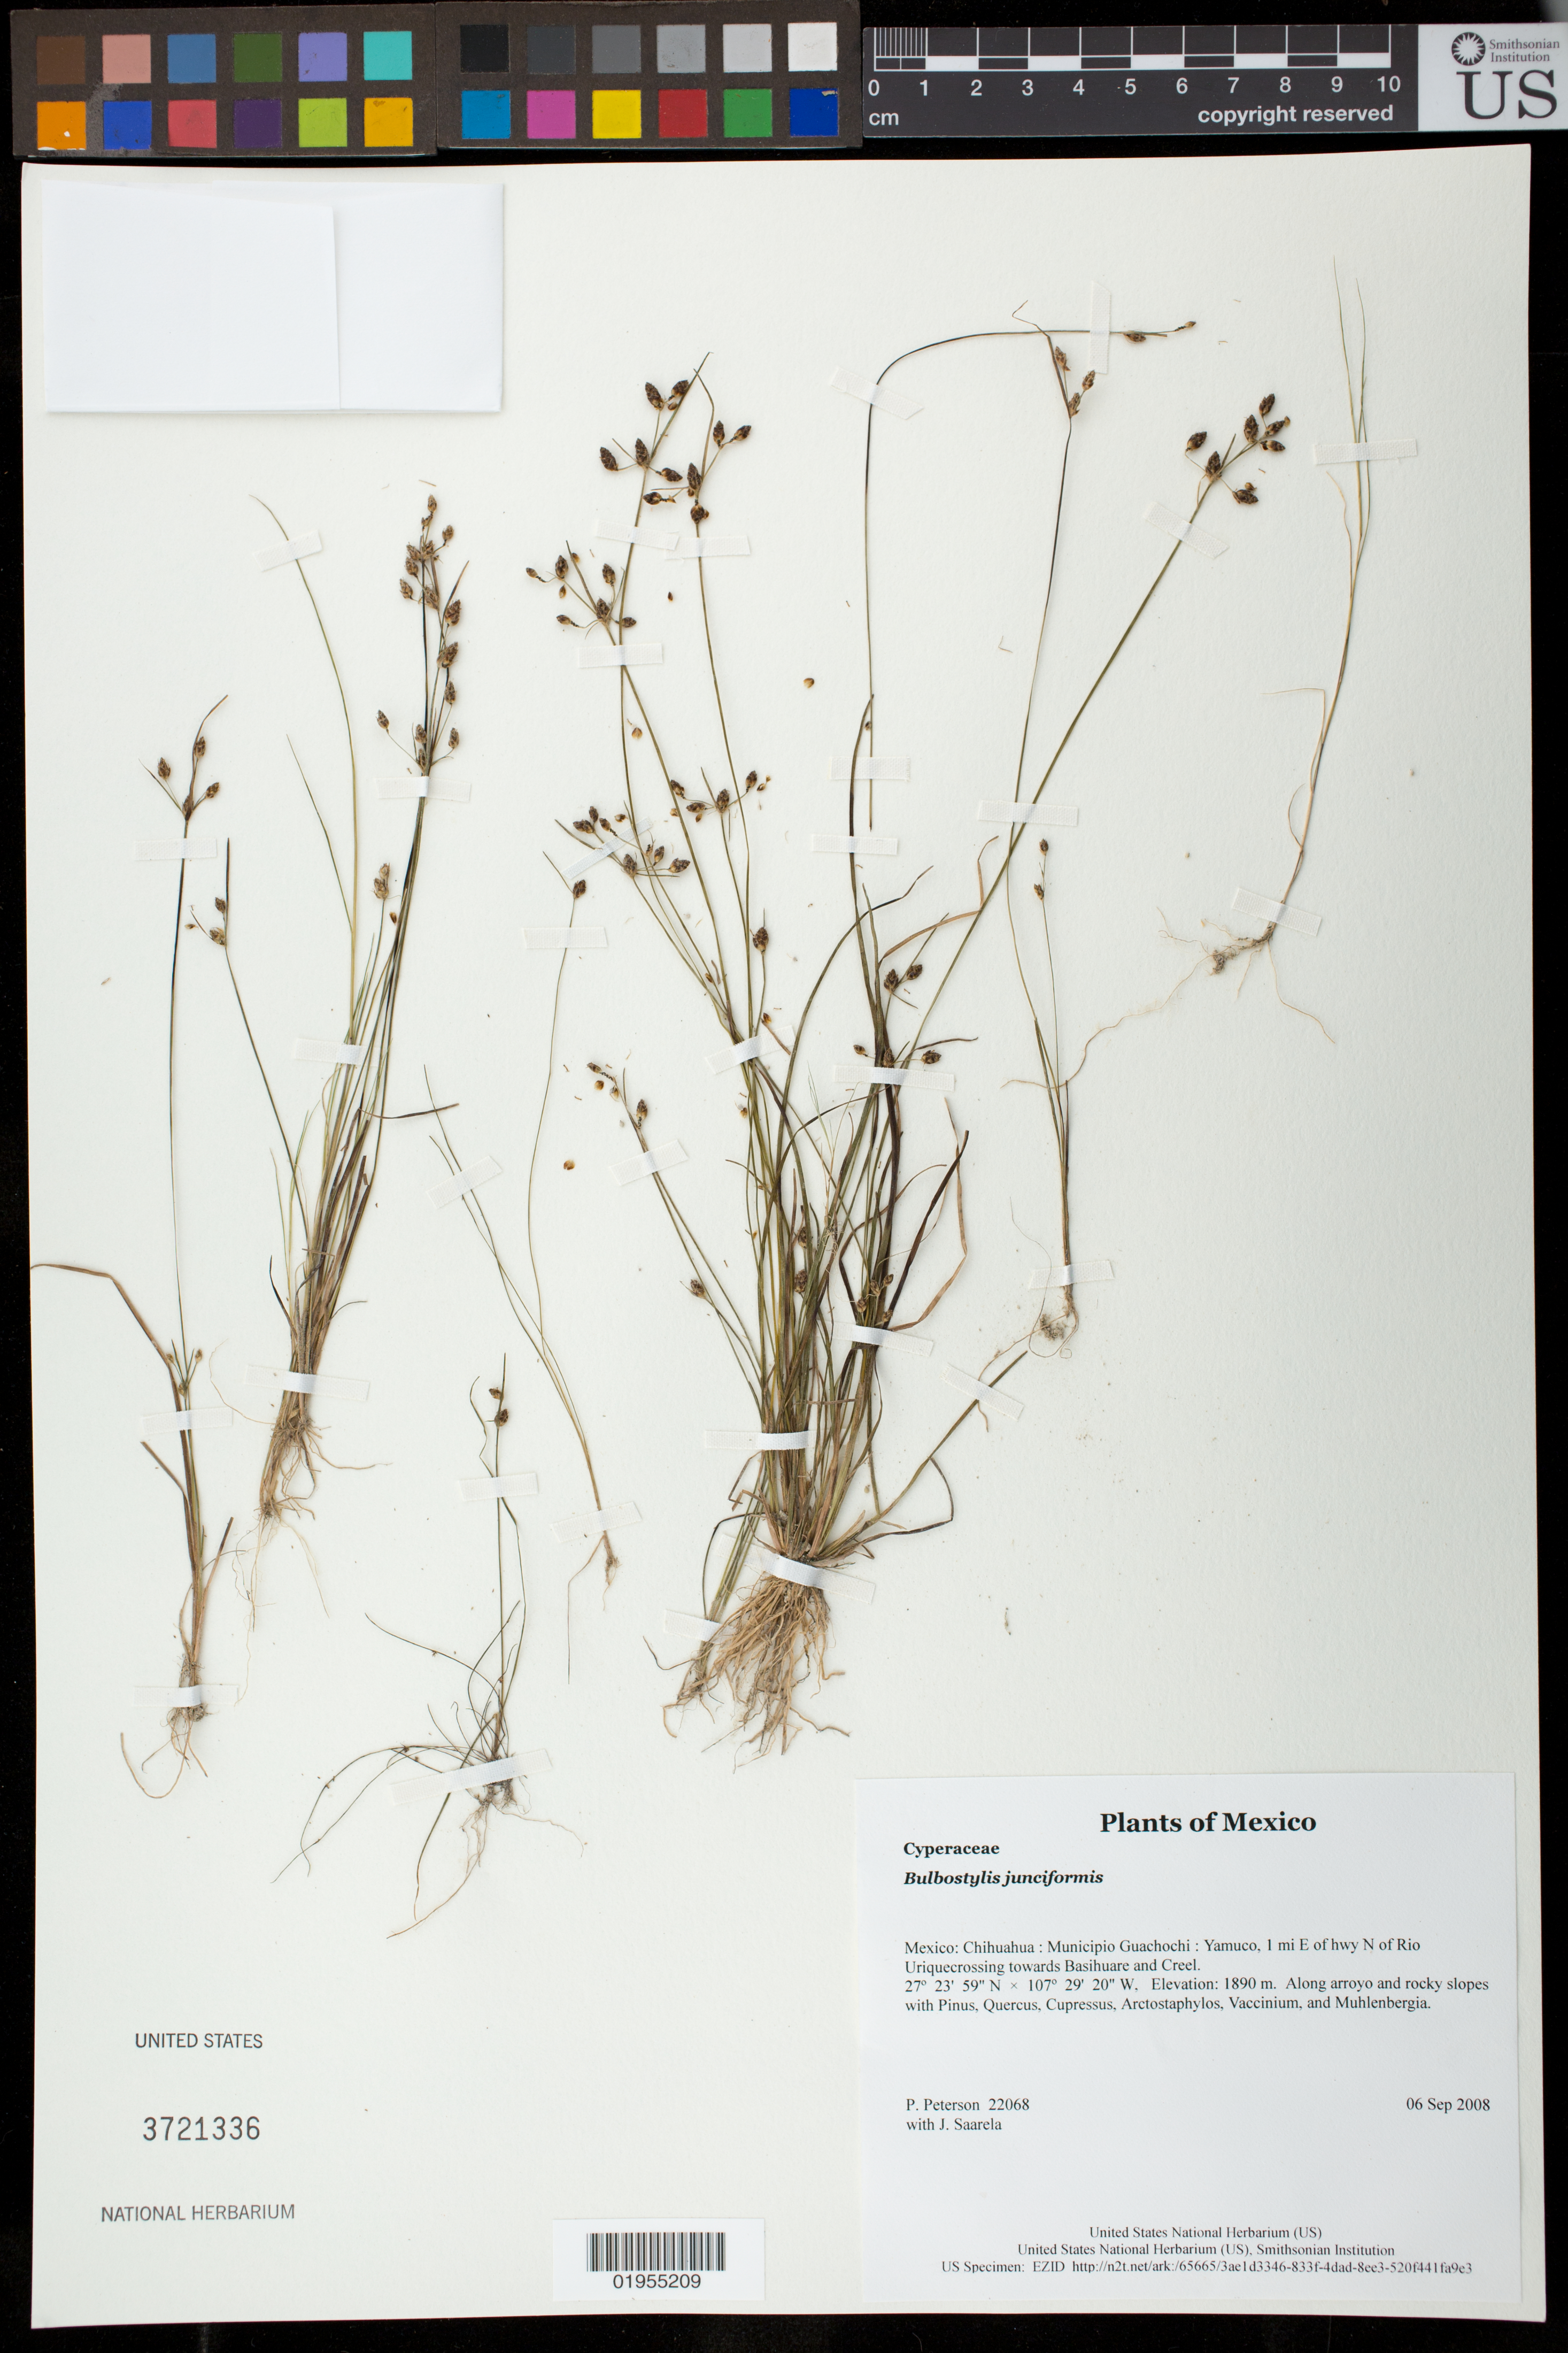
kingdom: Plantae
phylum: Tracheophyta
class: Liliopsida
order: Poales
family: Cyperaceae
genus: Fimbristylis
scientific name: Fimbristylis dichotoma f. annua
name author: (All.) Ohwi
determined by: Strong, Mark T., (BOT), Smithsonian Institution - National Museum of Natural History (UNITED STATES)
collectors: P. M. Peterson & J. Saarela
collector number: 22068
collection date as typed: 06 Sep 2008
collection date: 2008-09-06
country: Mexico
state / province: Chihuahua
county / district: Municipio Guachochi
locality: Yamuco, 1 mi E of hwy N of Rio Uriquecrossing towards Basihuare and Creel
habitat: Along arroyo and rocky slopes with Pinus, Quercus, Cupressus, Arctostaphylos, Vaccinium, and Muhlenbergia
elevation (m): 1890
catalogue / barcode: US 3721336